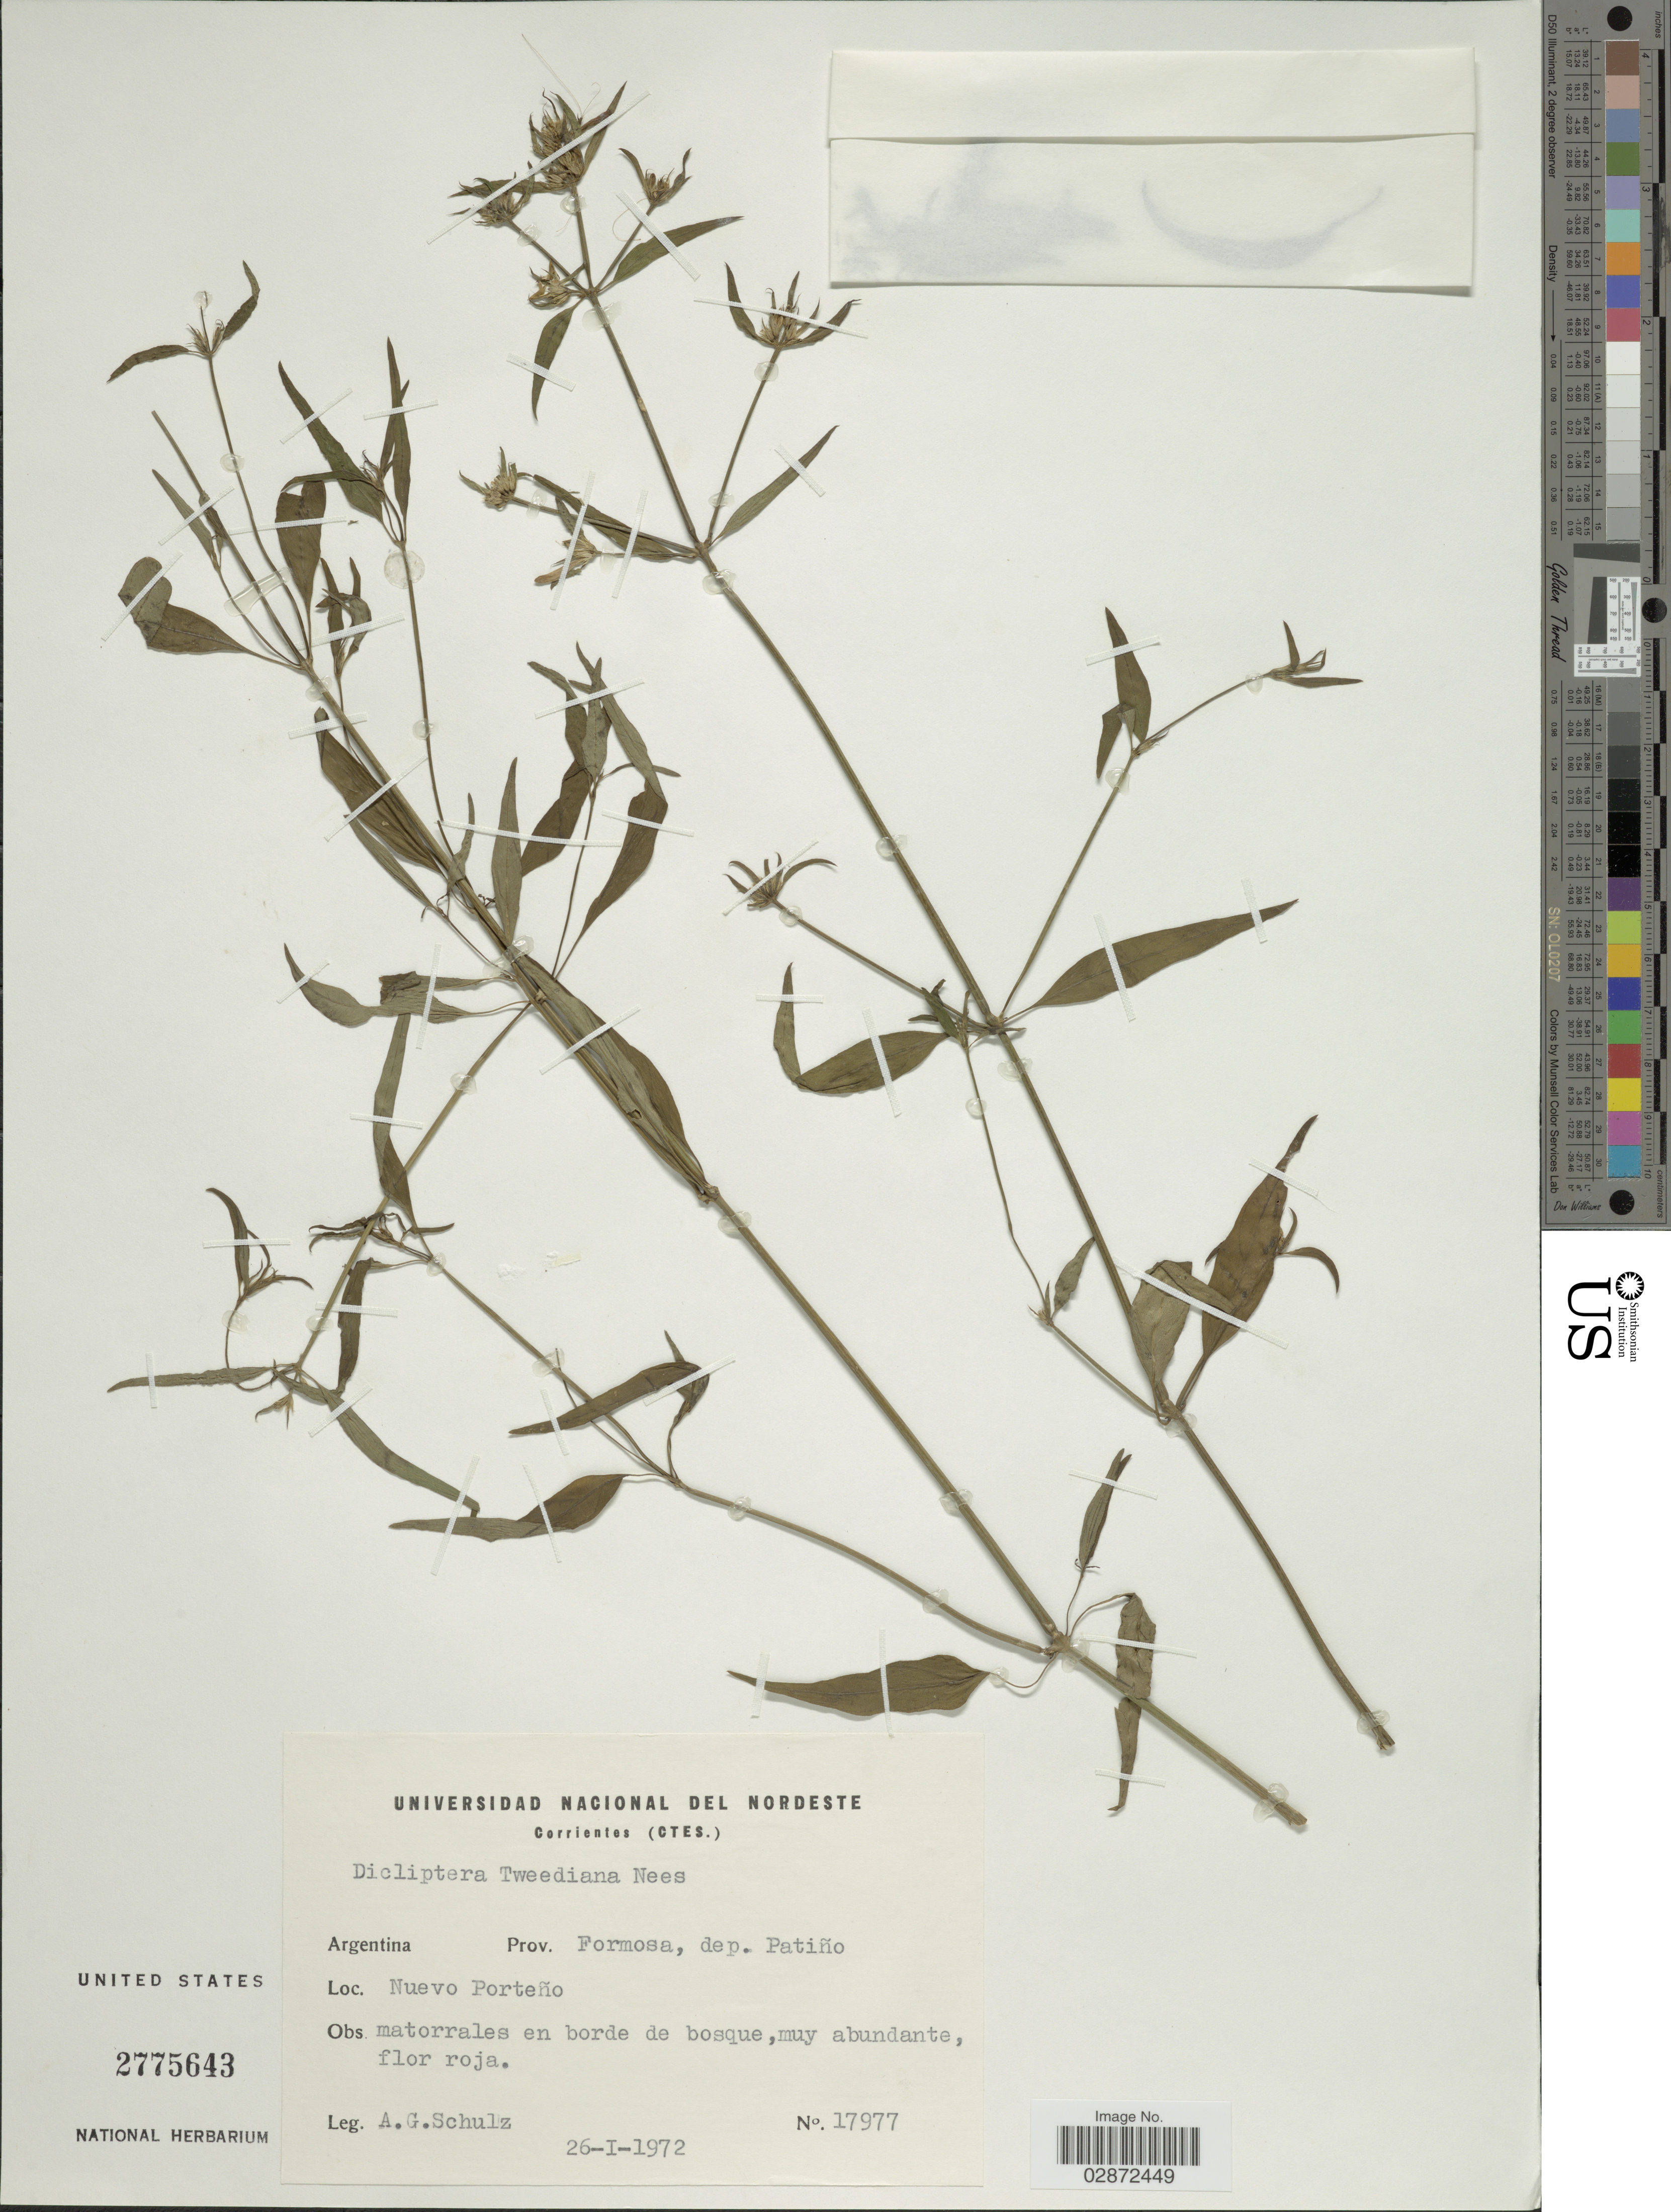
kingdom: Plantae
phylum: Tracheophyta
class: Magnoliopsida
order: Lamiales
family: Acanthaceae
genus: Dicliptera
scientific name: Dicliptera squarrosa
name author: Nees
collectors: A. G. Schulz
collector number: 17977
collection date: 1972-01-26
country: Argentina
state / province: Formosa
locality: Prov. Formosa, dep. Patiño. Nuevo Porteño.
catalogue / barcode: US 2775643